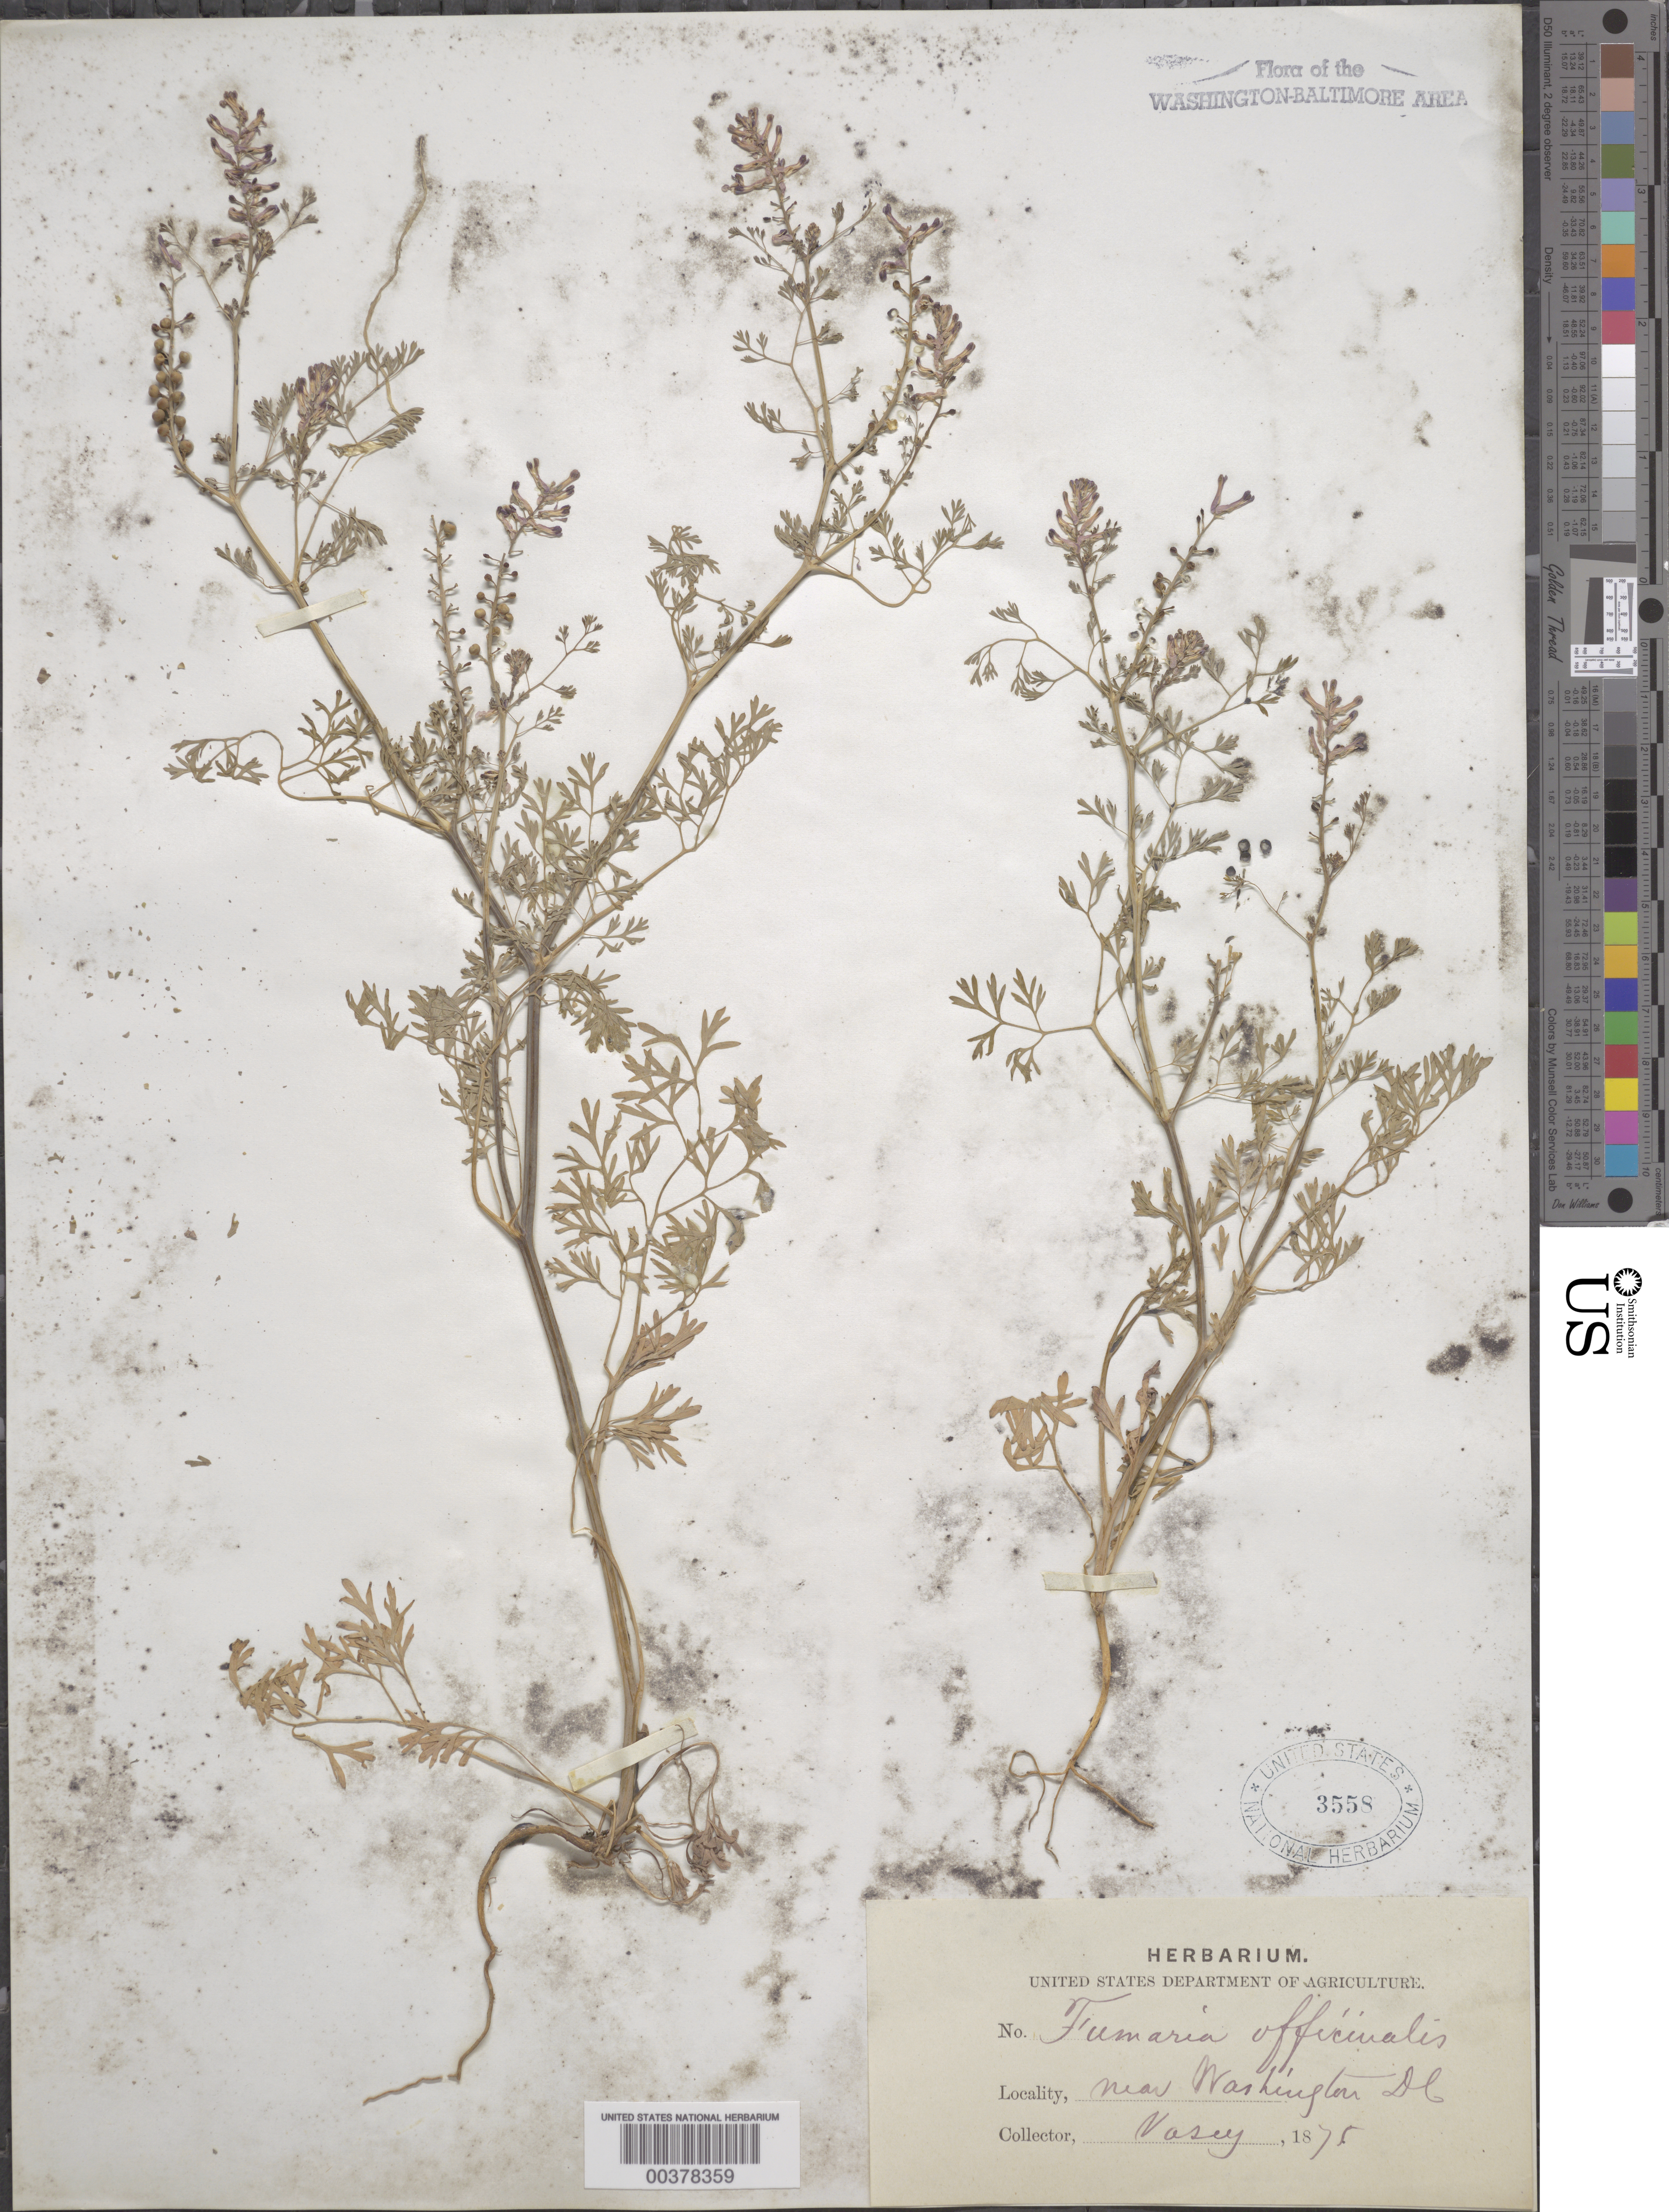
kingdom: Plantae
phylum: Tracheophyta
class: Magnoliopsida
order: Ranunculales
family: Papaveraceae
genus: Fumaria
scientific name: Fumaria officinalis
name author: L.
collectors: G. Vasey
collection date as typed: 1875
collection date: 1875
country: United States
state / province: District of Columbia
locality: DC vicinity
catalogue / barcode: US 3558